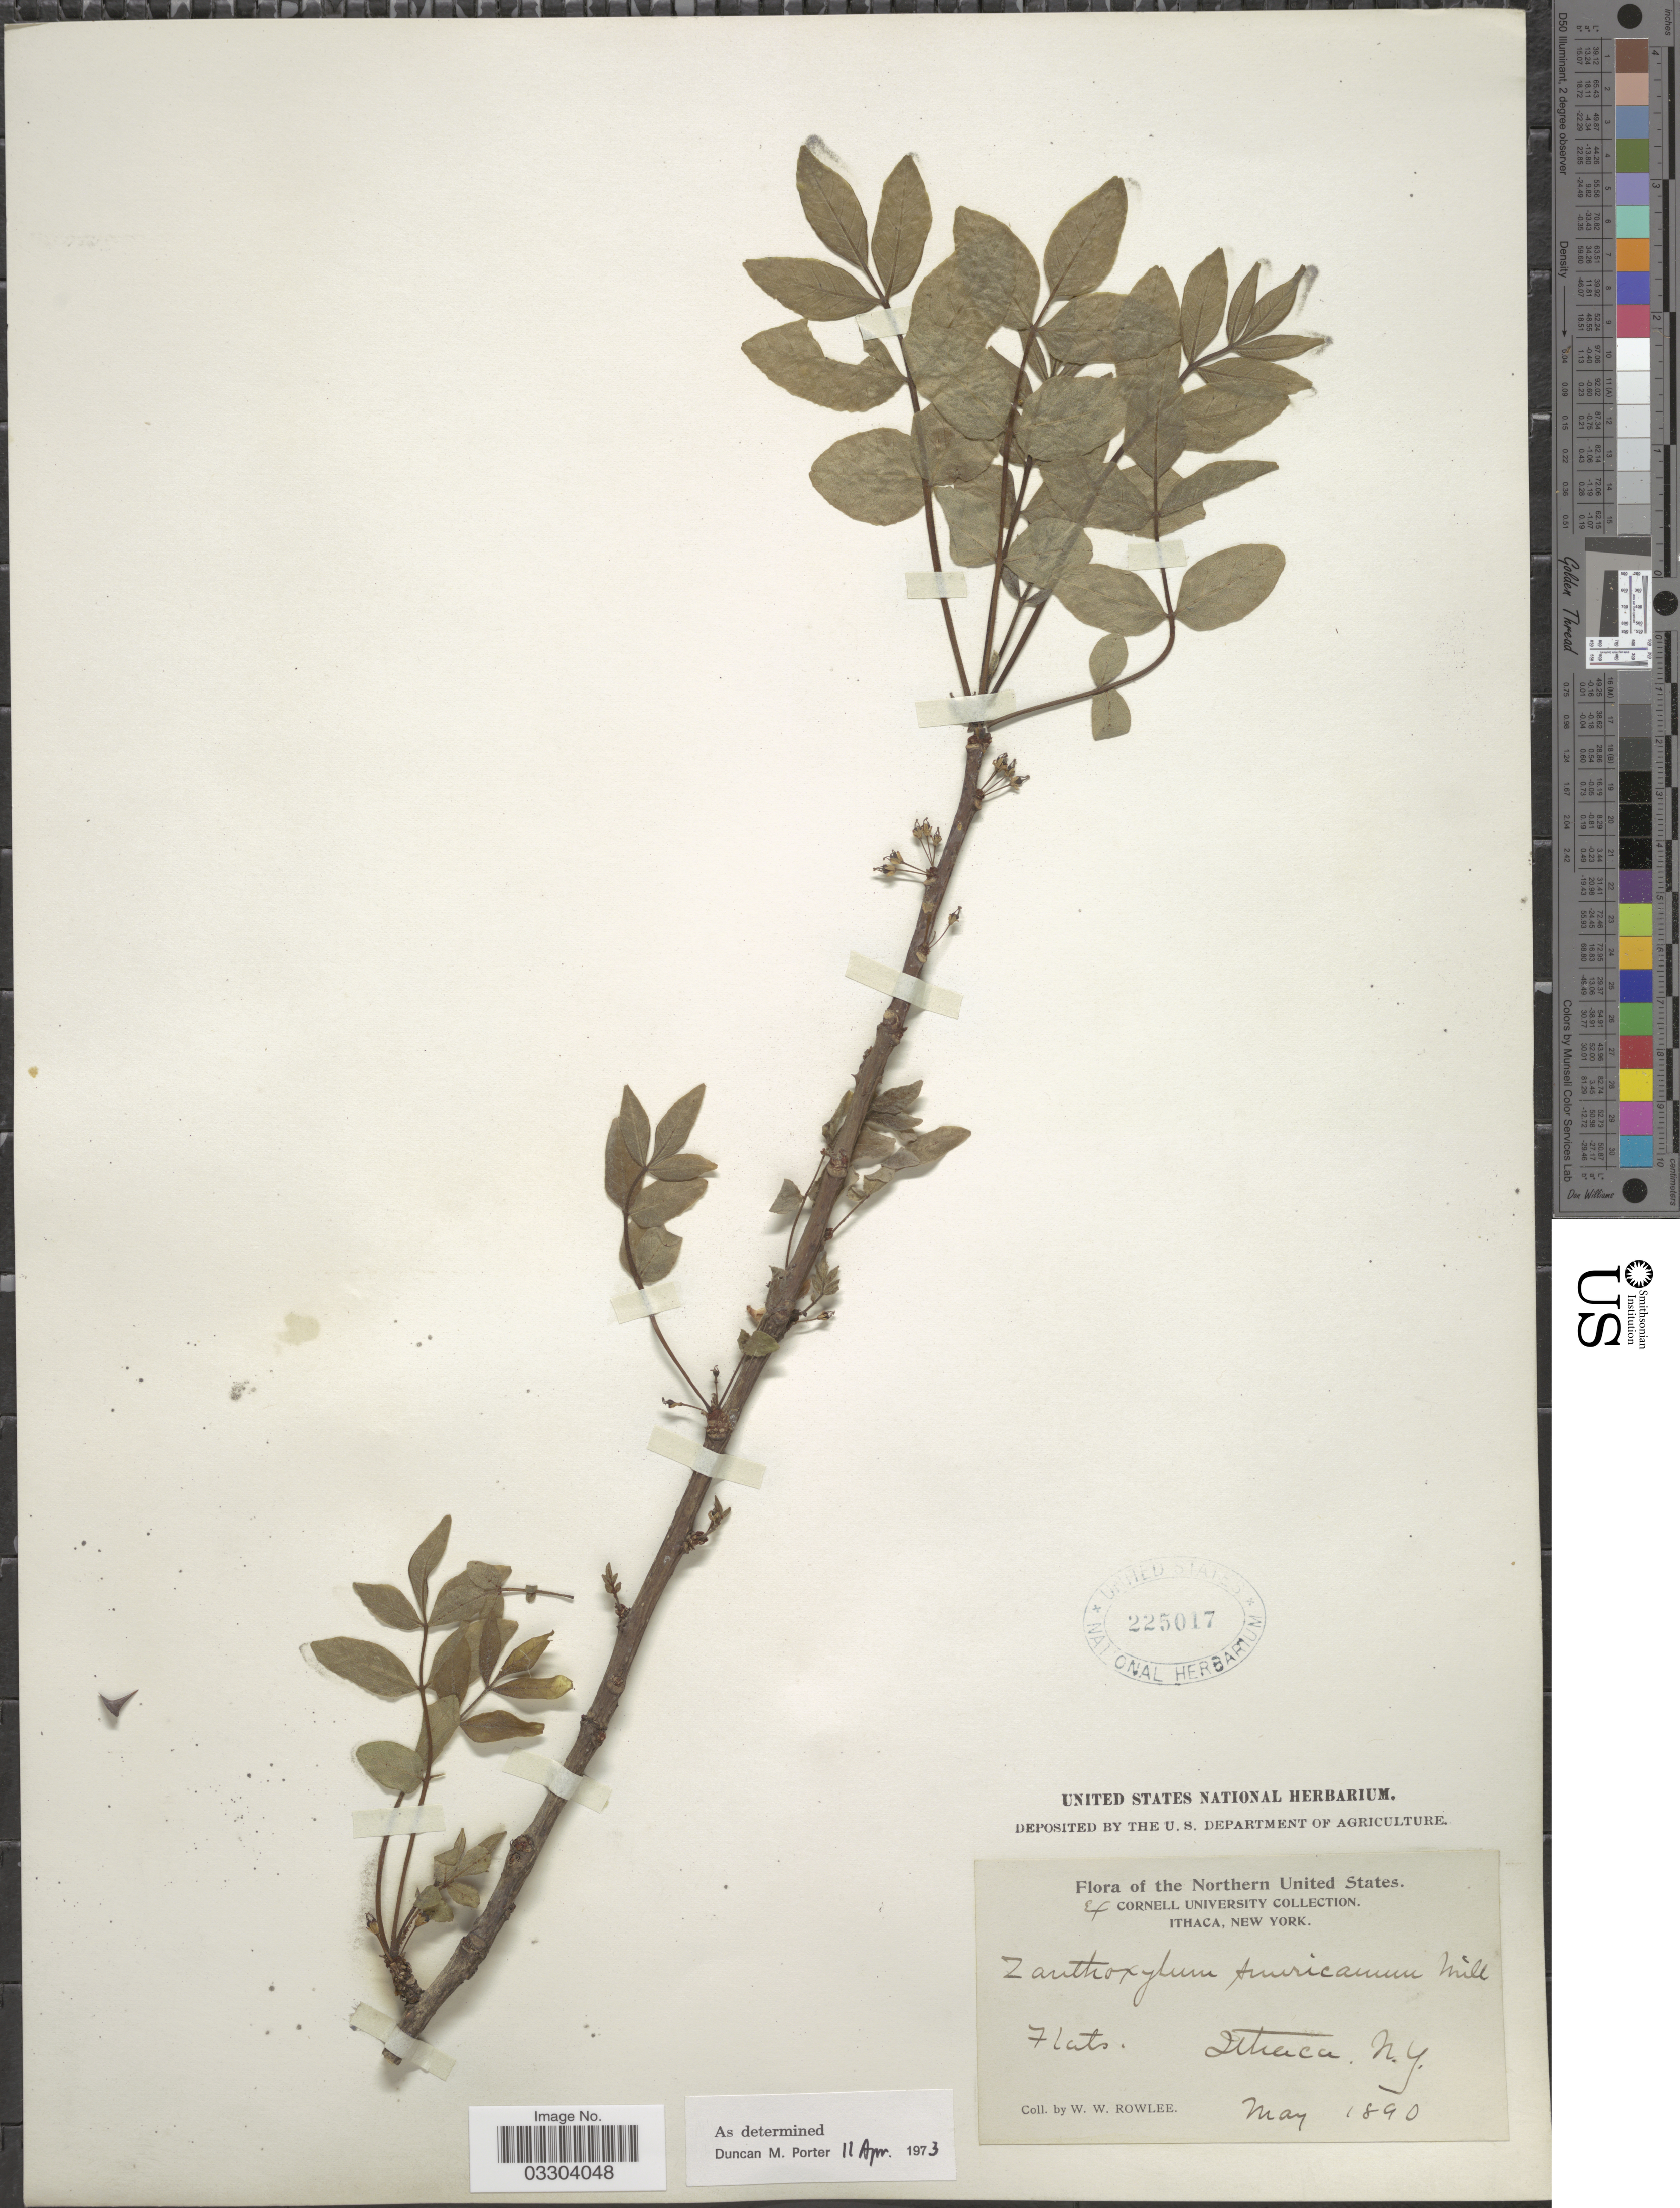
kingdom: Plantae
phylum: Tracheophyta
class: Magnoliopsida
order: Sapindales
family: Rutaceae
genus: Zanthoxylum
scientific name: Zanthoxylum americanum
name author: Mill.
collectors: W. W. Rowlee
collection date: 1890-05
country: United States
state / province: New York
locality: Northern United States. Ithaca.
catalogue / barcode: US 225017